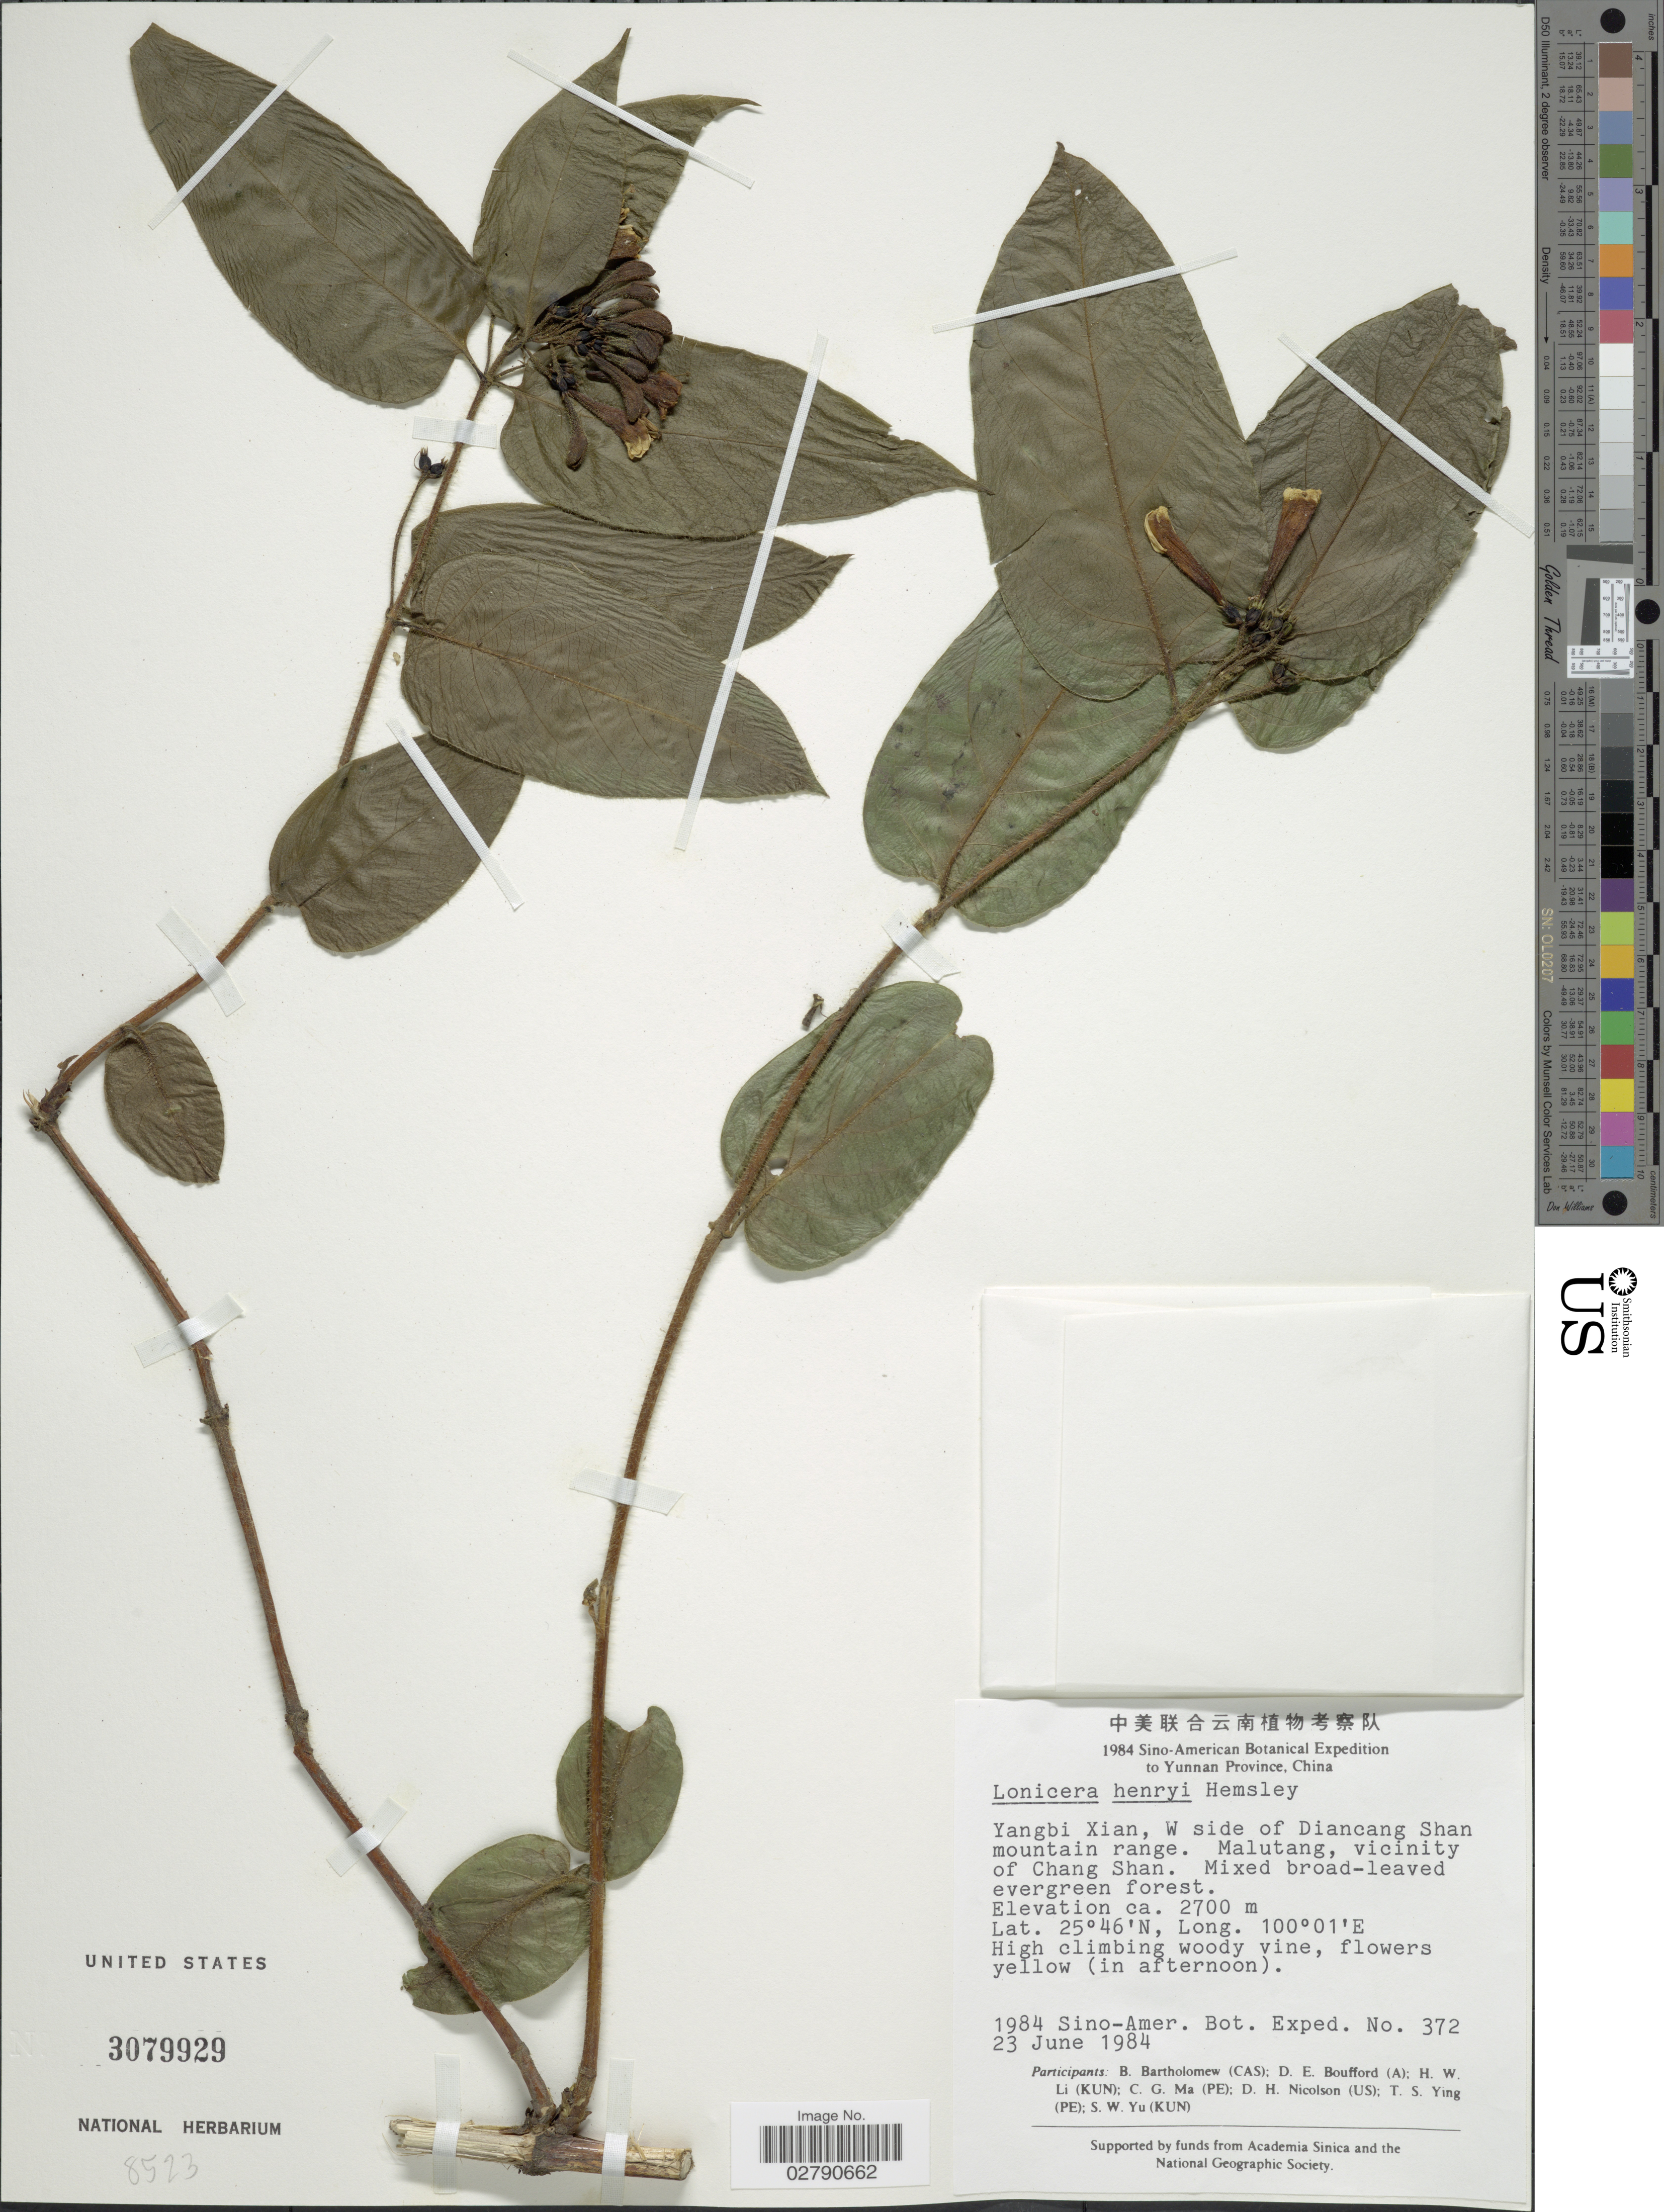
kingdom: Plantae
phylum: Tracheophyta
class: Magnoliopsida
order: Dipsacales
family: Caprifoliaceae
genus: Lonicera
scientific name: Lonicera henryi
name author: Hemsl.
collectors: Sino-Amer. Bot. Exped. 1984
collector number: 372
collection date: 1984-06-23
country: China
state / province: Yunnan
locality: Yunnan Province. Yangbi Xian, W side of Diancang Shan mountain range. Malutang, vicinity of Chang Shan.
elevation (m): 2700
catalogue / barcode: US 3079929